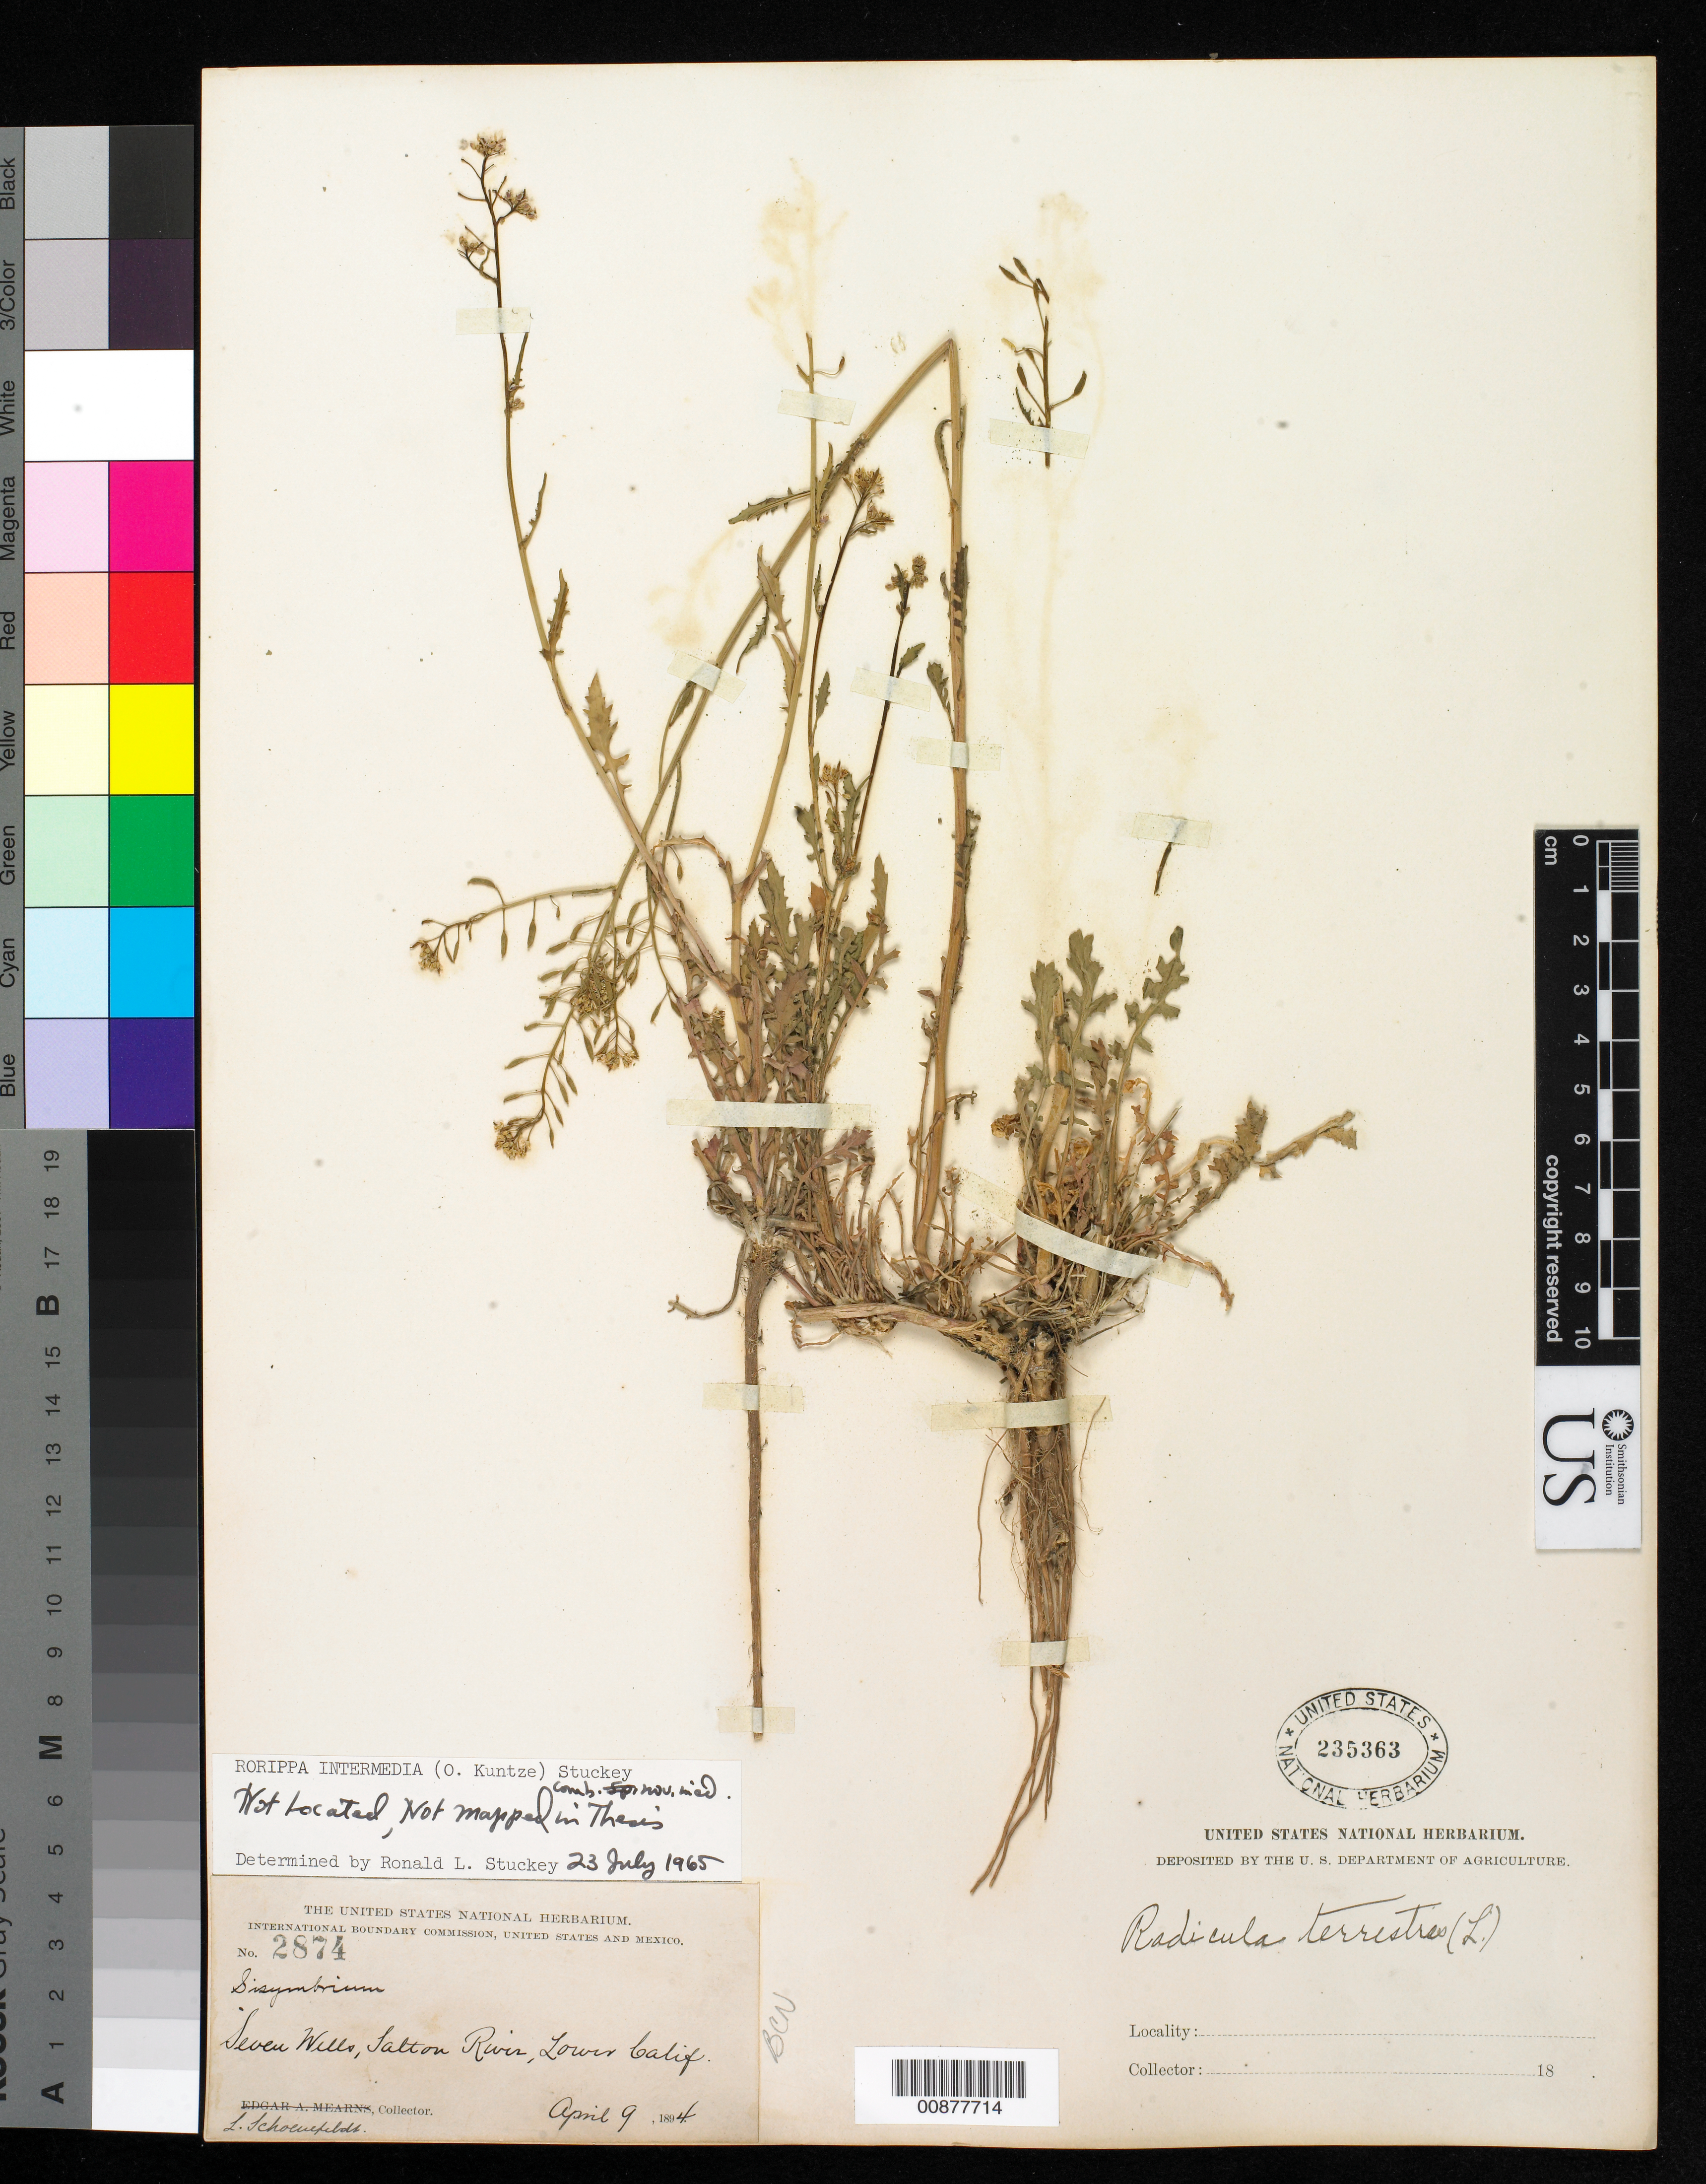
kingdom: Plantae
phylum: Tracheophyta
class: Magnoliopsida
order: Brassicales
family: Brassicaceae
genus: Rorippa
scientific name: Rorippa intermedia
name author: (Kuntze) Stuckey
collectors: L. Schoenfeldt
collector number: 2874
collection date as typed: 09 Apr 1894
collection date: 1894-04-09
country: Mexico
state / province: Baja California Norte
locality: Seven Wells, Salton River, Baja California.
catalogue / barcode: US 235363